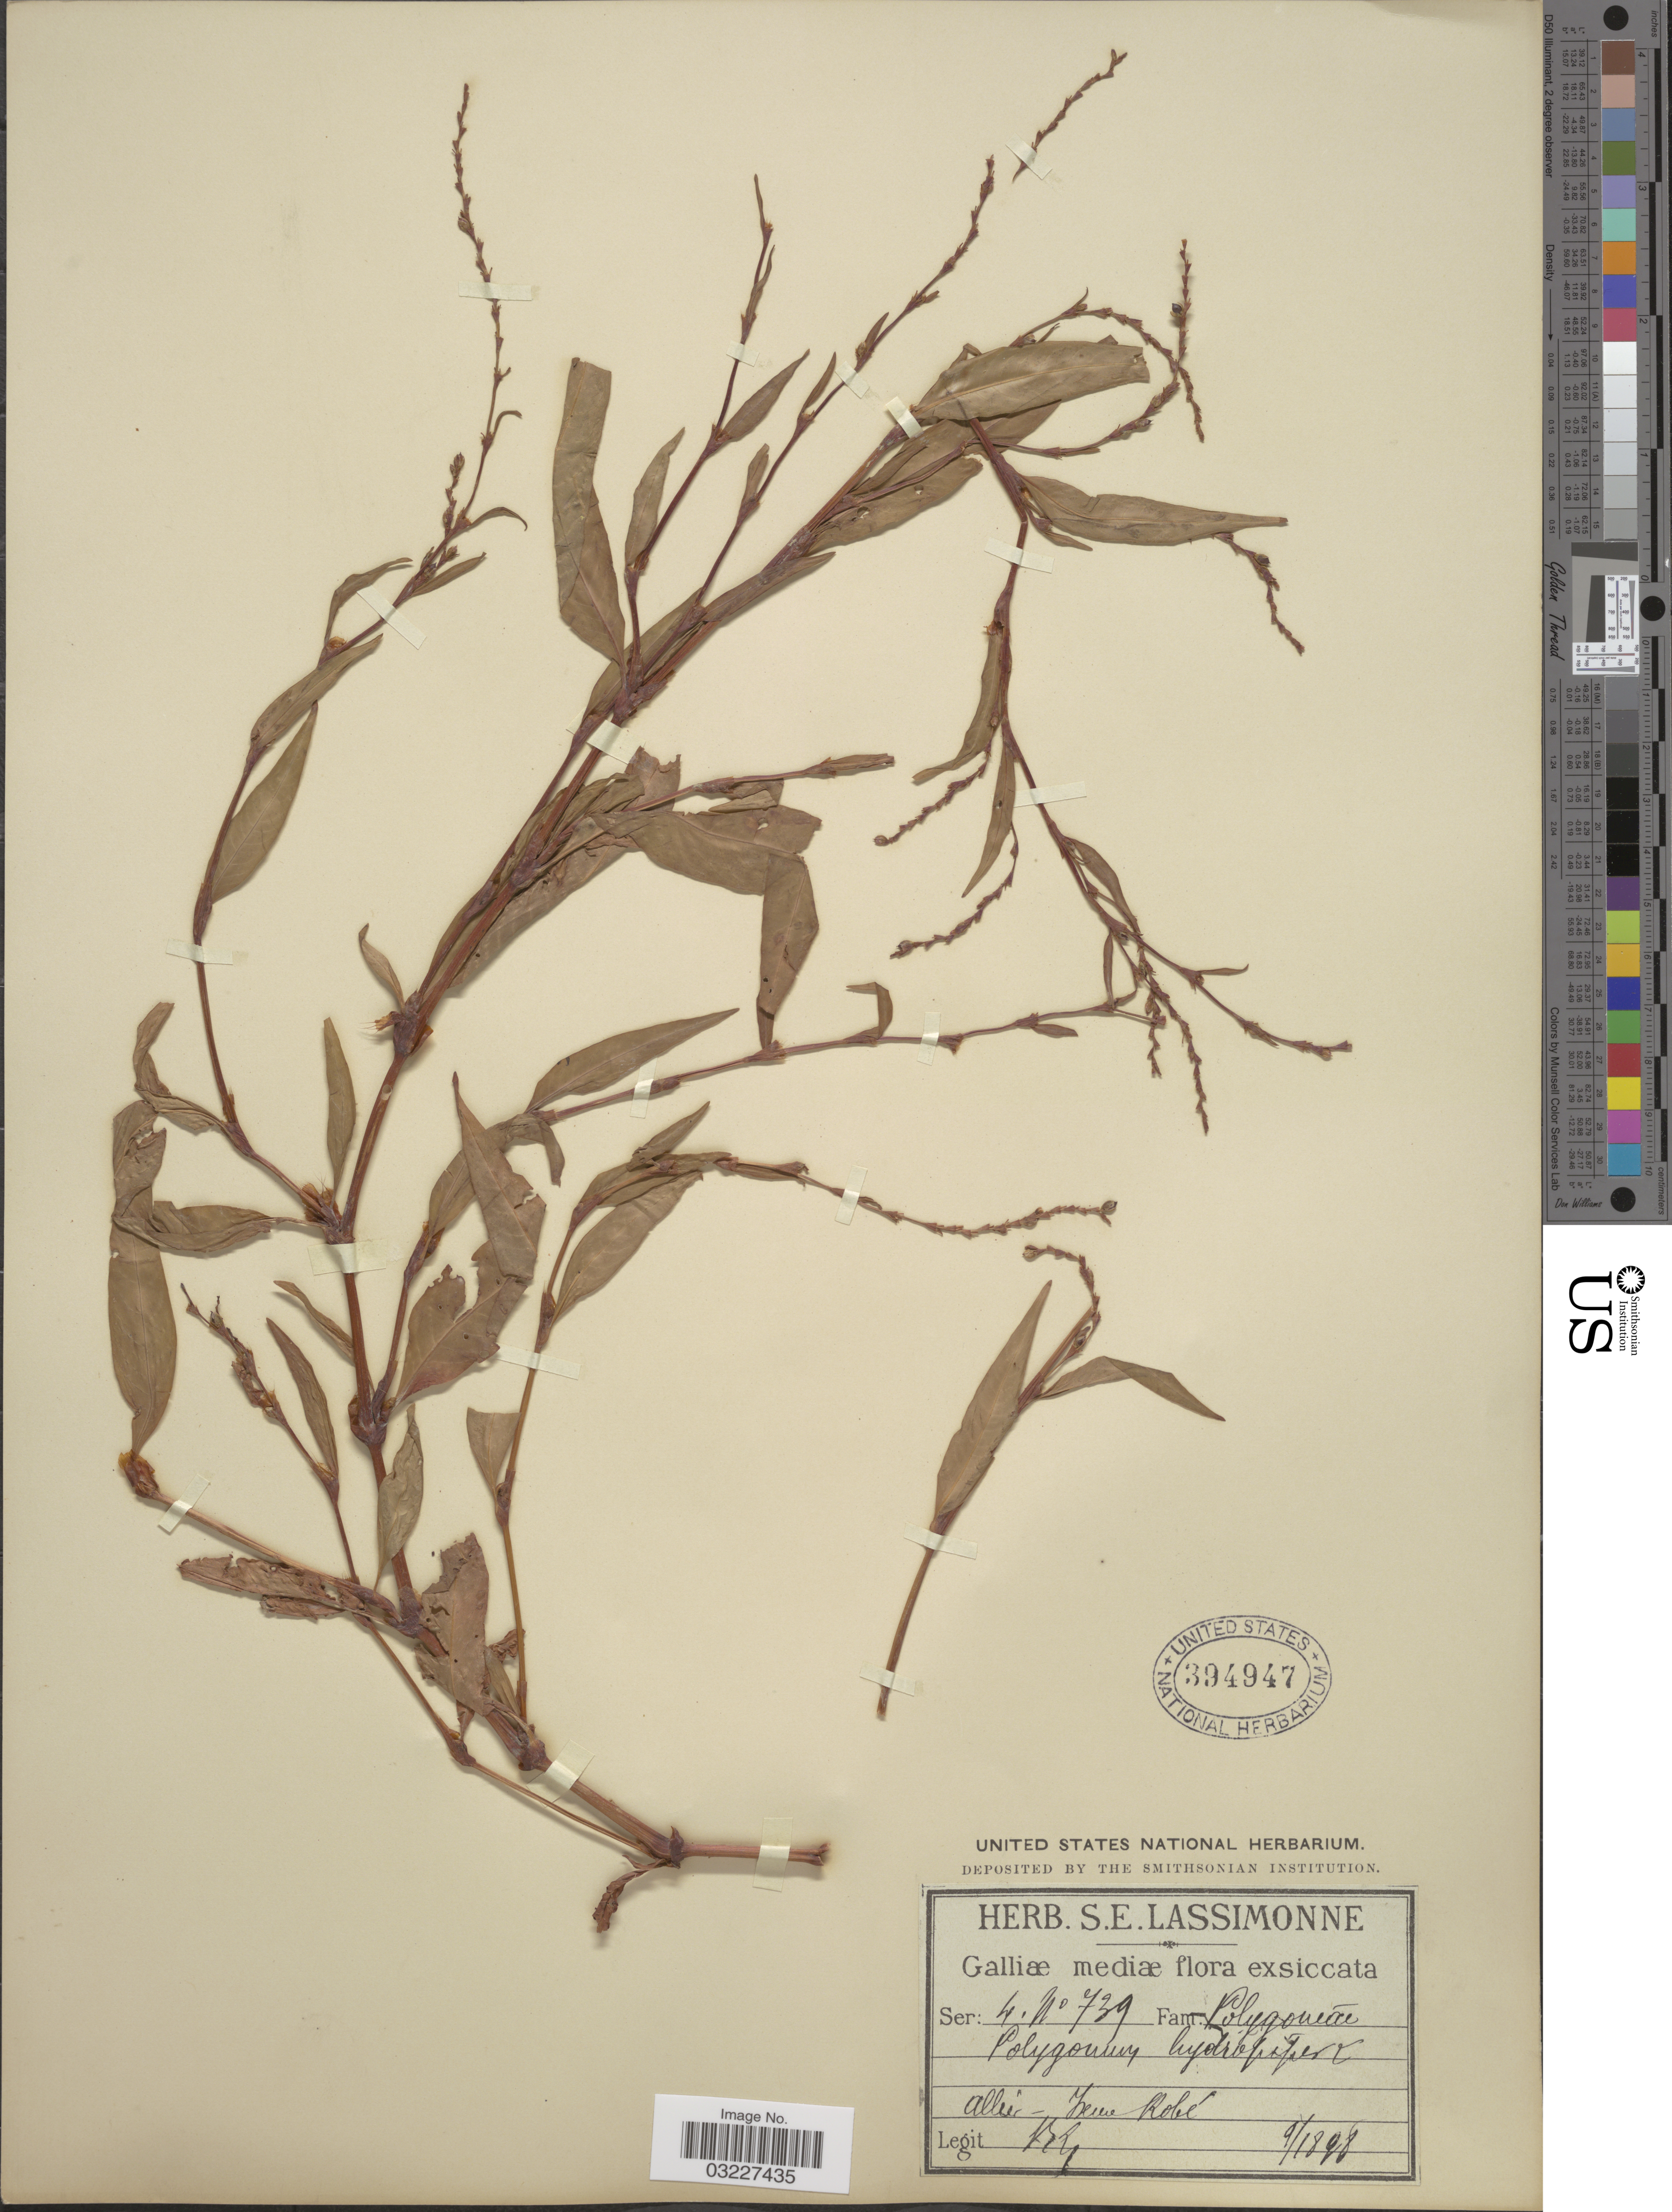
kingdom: Plantae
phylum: Tracheophyta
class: Magnoliopsida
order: Caryophyllales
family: Polygonaceae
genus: Polygonum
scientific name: Polygonum hydropiper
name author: L.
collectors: S. Lassimonne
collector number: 739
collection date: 1898-09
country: France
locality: Galliæ media. Allier -Yzeure Kobé.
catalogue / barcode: US 394947